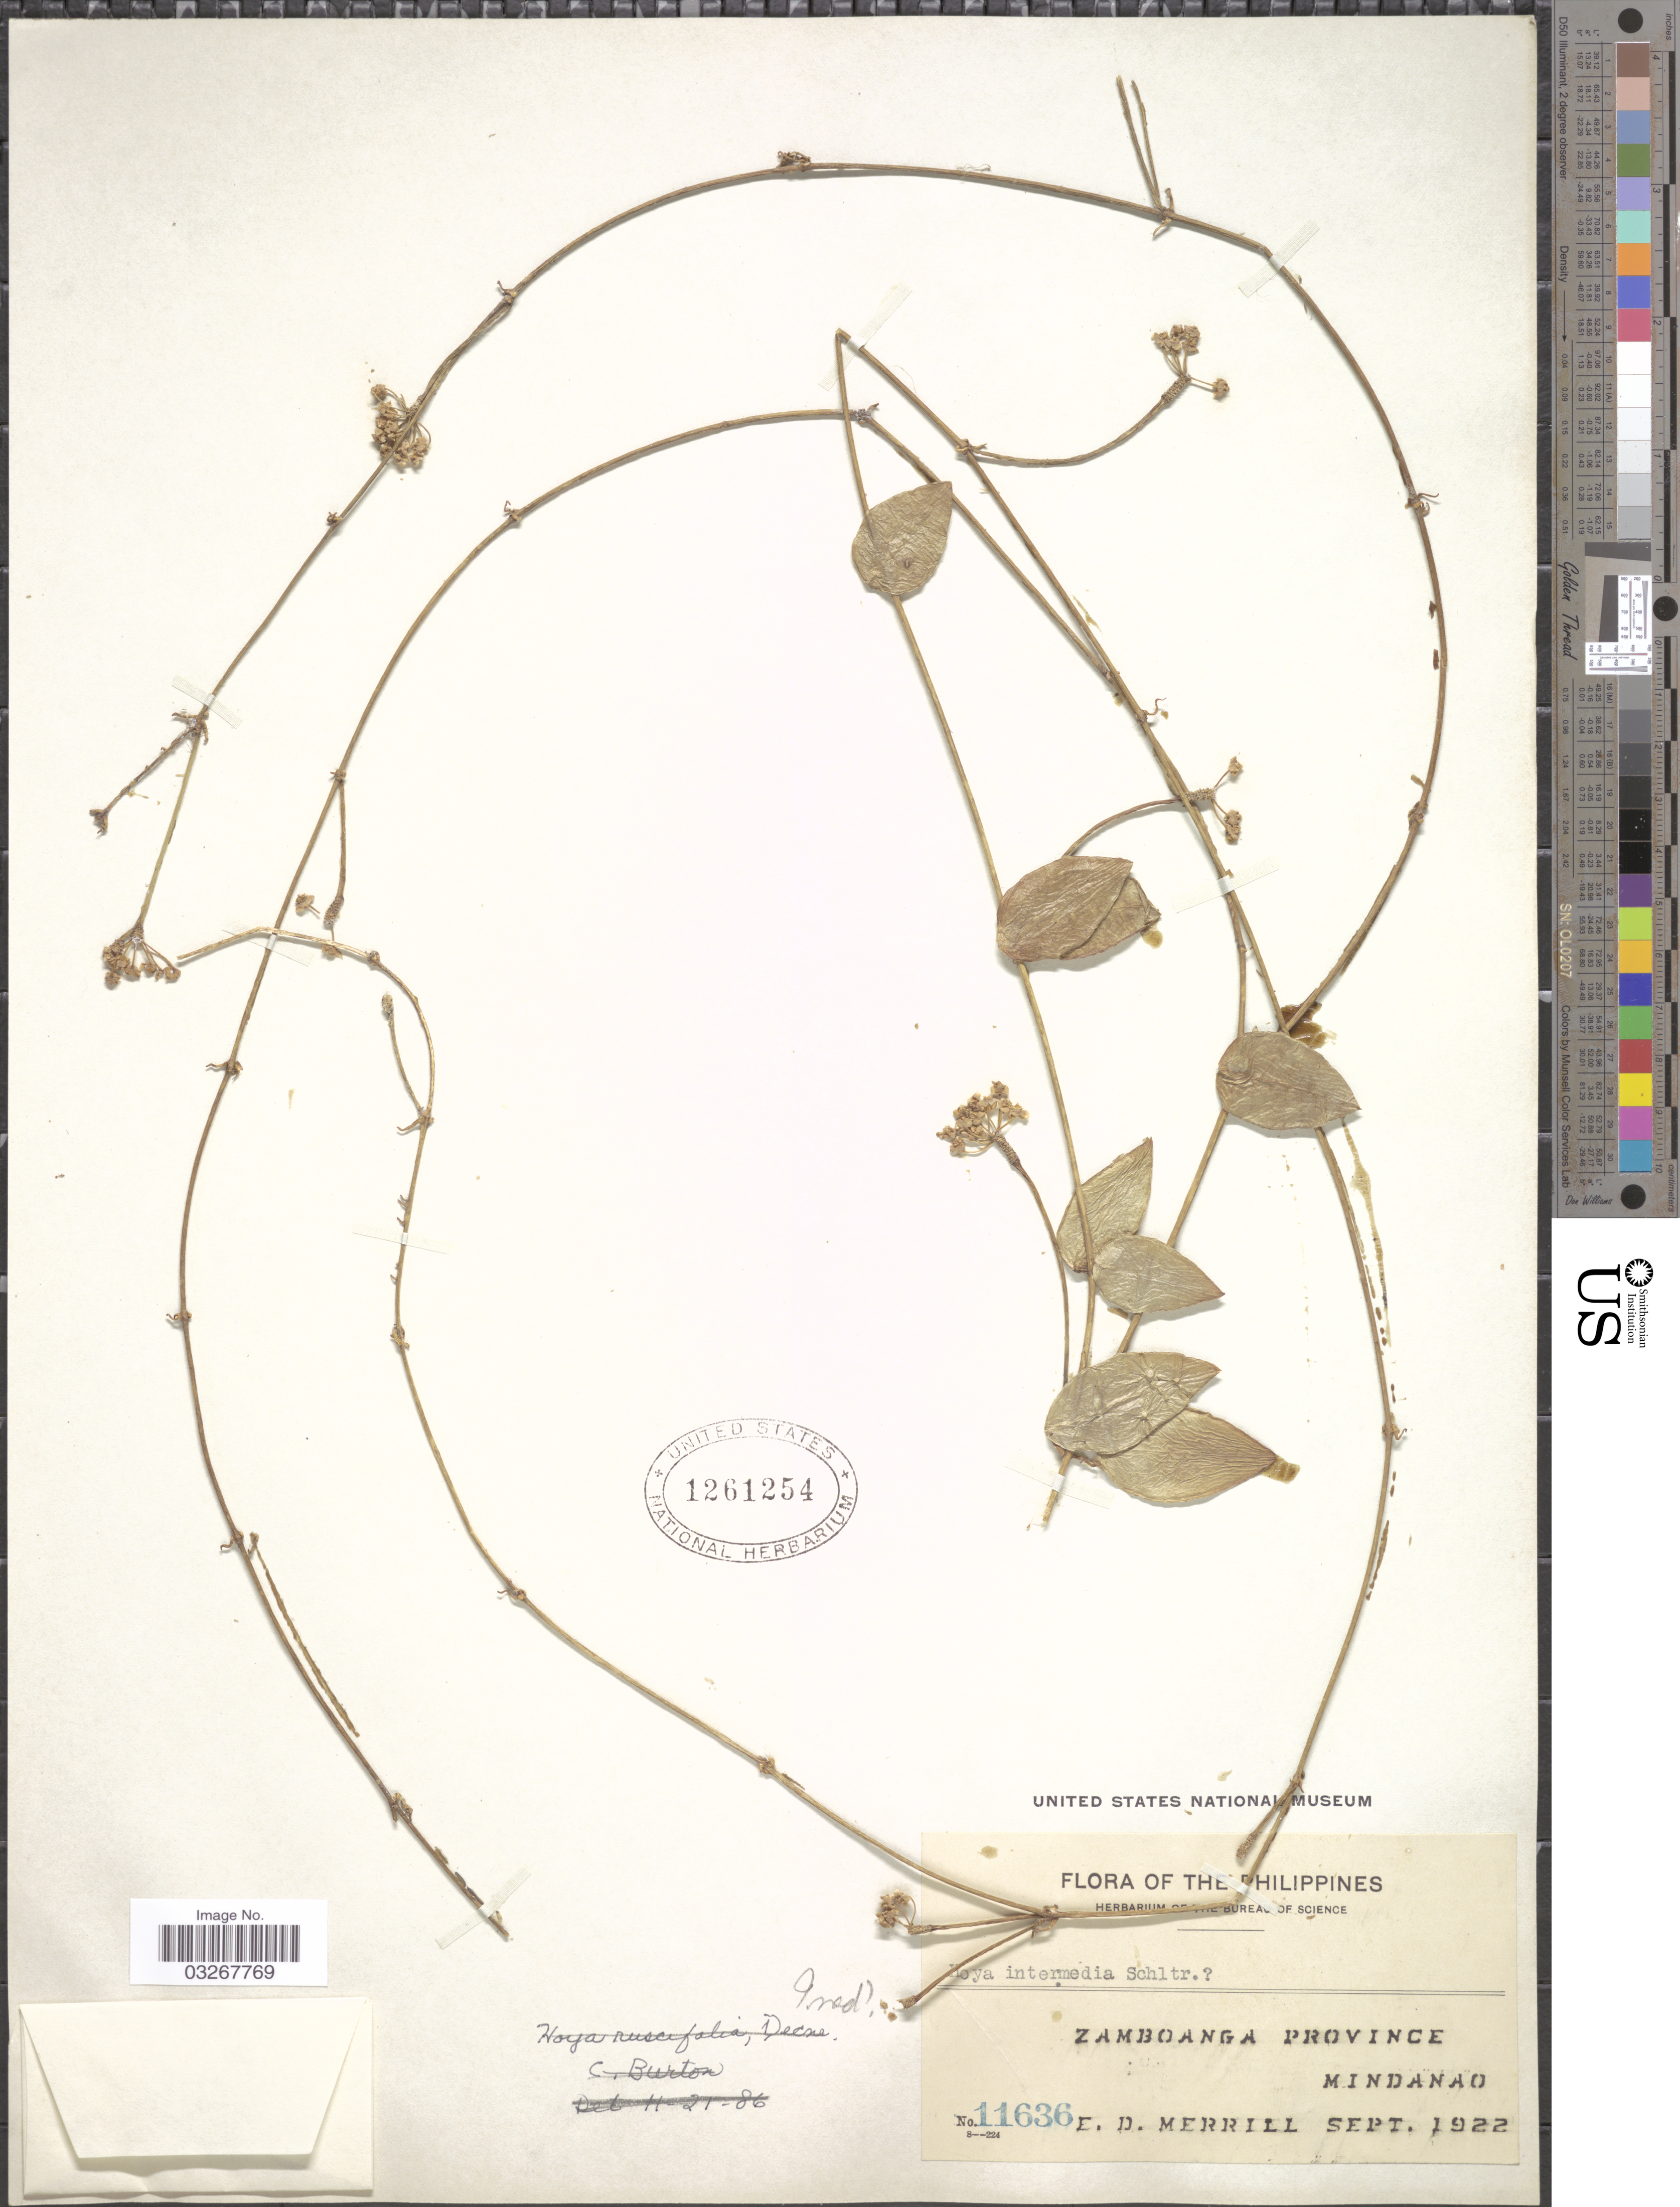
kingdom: Plantae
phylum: Tracheophyta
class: Magnoliopsida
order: Gentianales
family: Apocynaceae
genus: Hoya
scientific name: Hoya ruscifolia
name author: Decne.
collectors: E. D. Merrill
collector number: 11636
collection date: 1922-09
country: Philippines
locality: Zamboanga Province. Mindanao.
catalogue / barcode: US 1261254